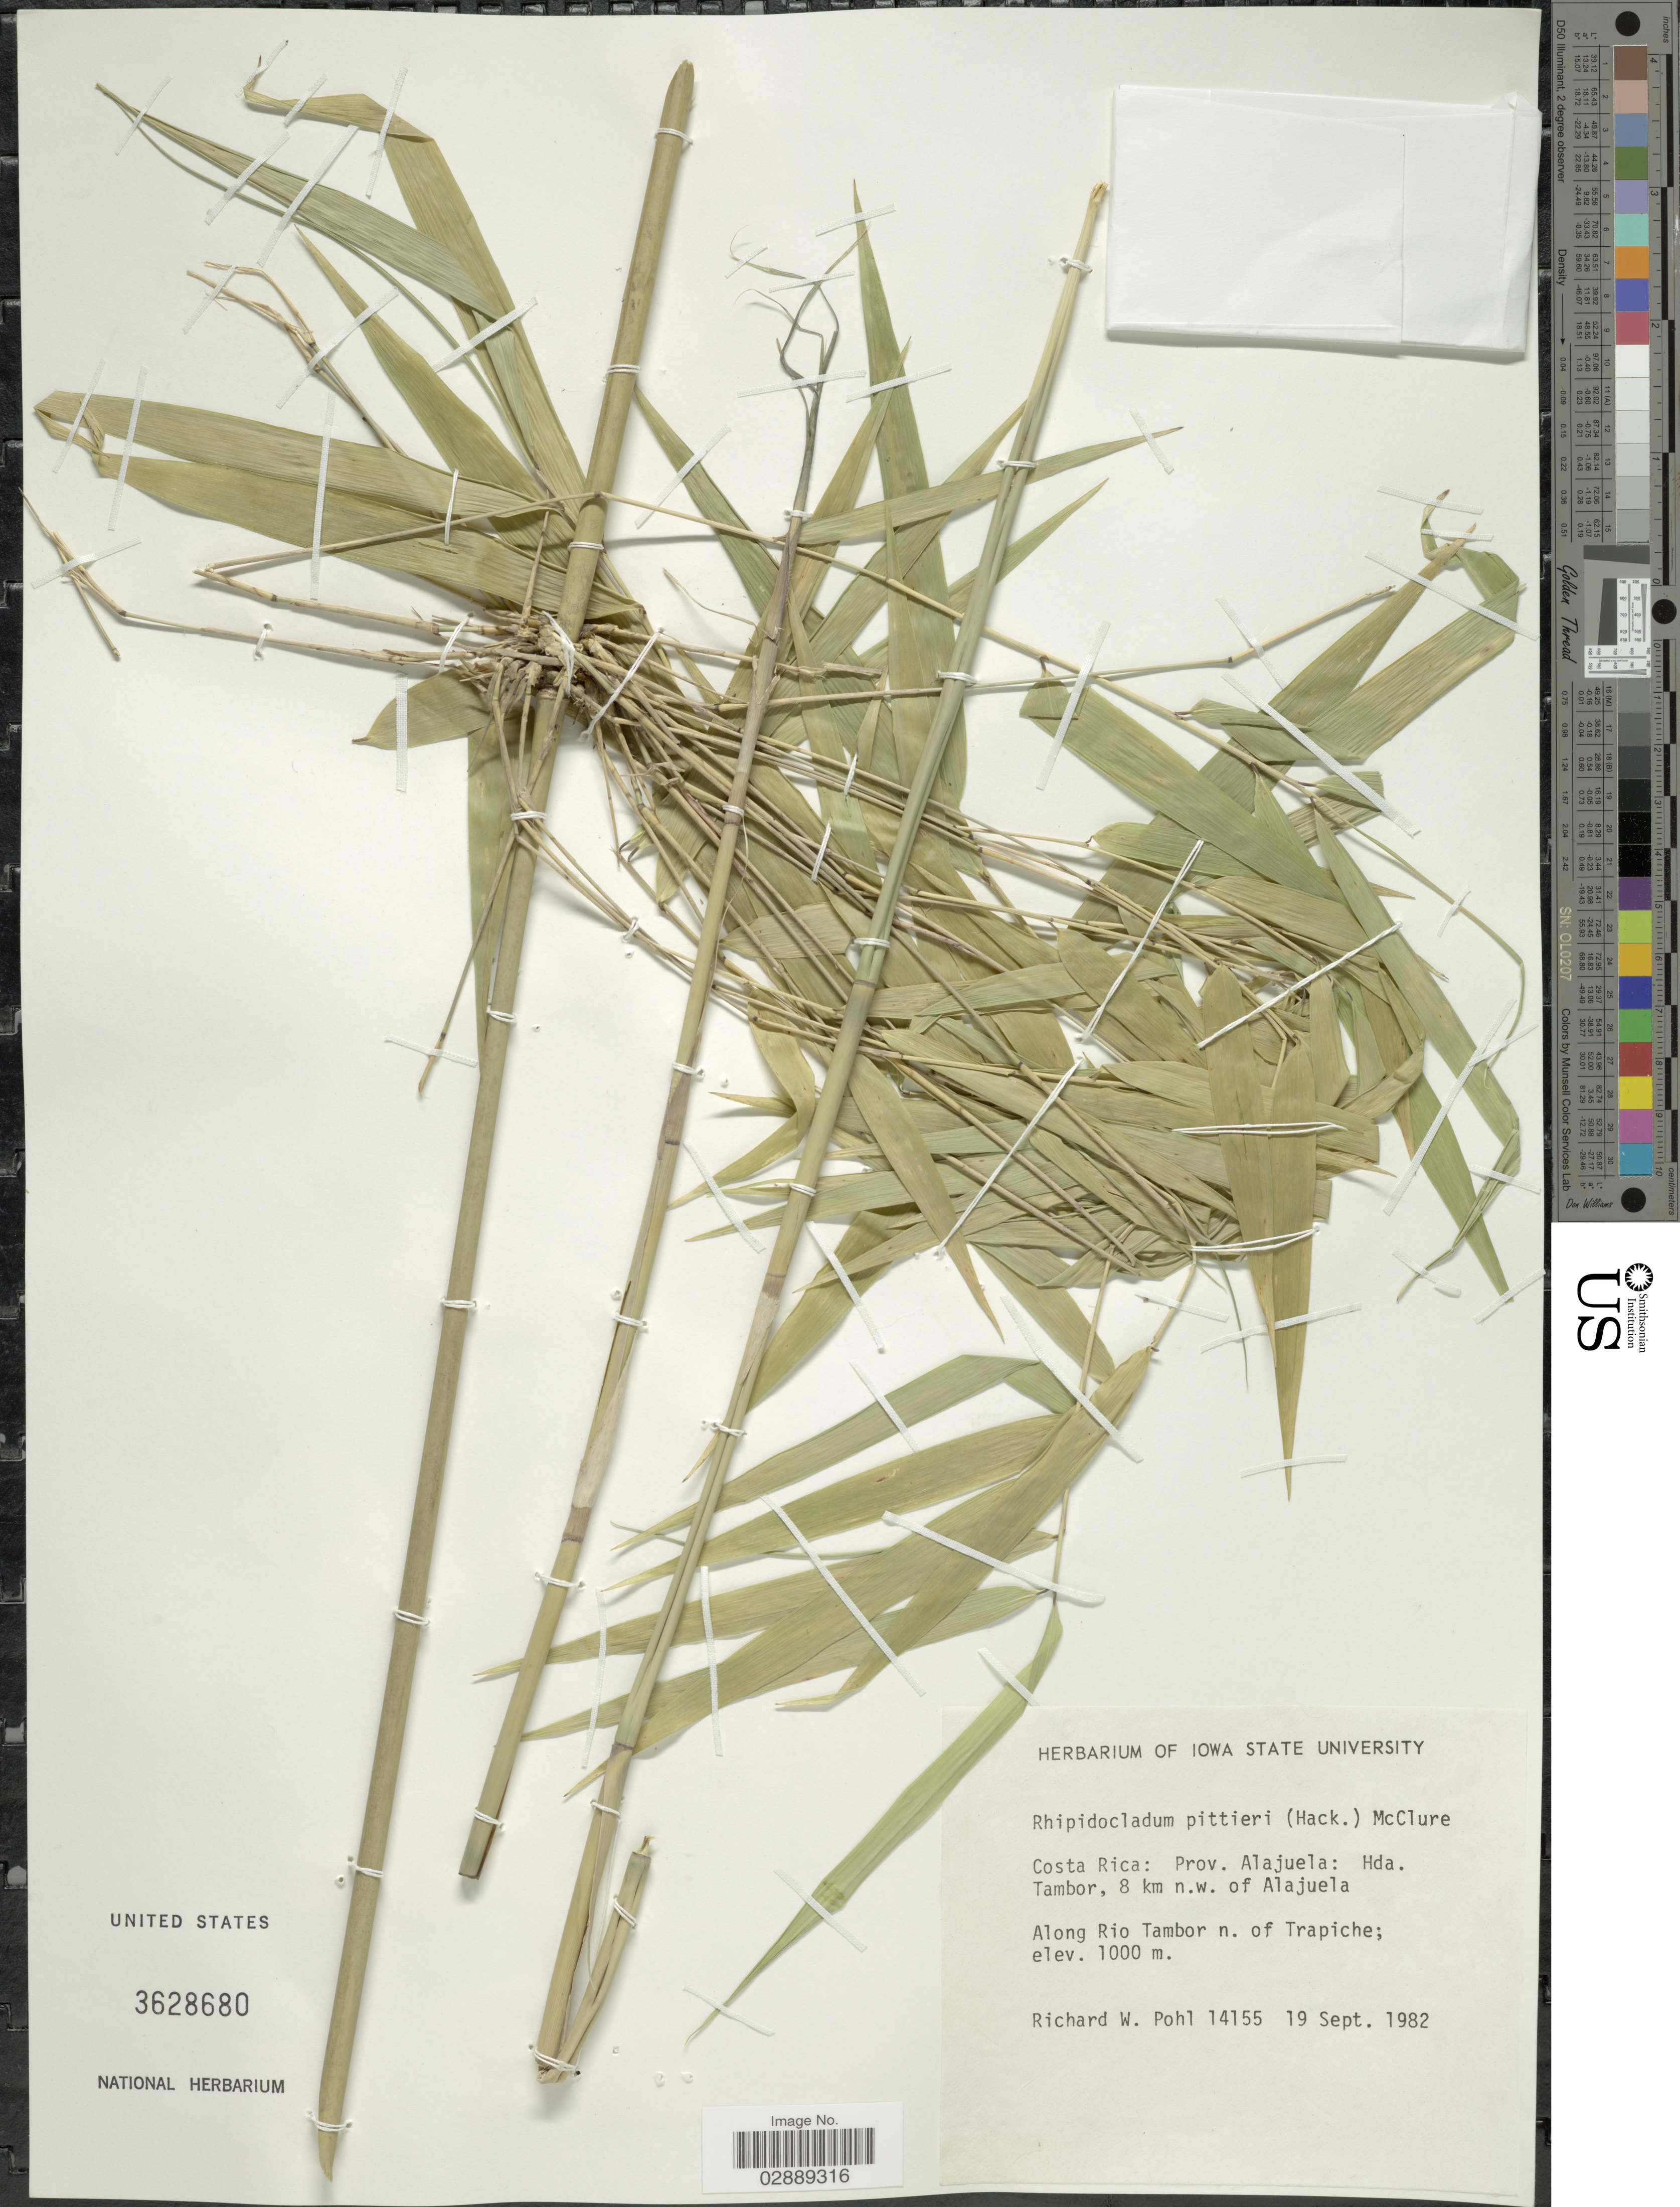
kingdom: Plantae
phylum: Tracheophyta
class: Liliopsida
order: Poales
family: Poaceae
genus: Rhipidocladum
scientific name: Rhipidocladum pittieri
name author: (J. Hack.) McClure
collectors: R. W. Pohl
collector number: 14155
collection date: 1982-09-19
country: Costa Rica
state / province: Alajuela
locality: Hda. Tambor, 8 km n.w. of Alajuela, along Rio Tambor n. of Trapiche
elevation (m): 1000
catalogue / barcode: US 3628680